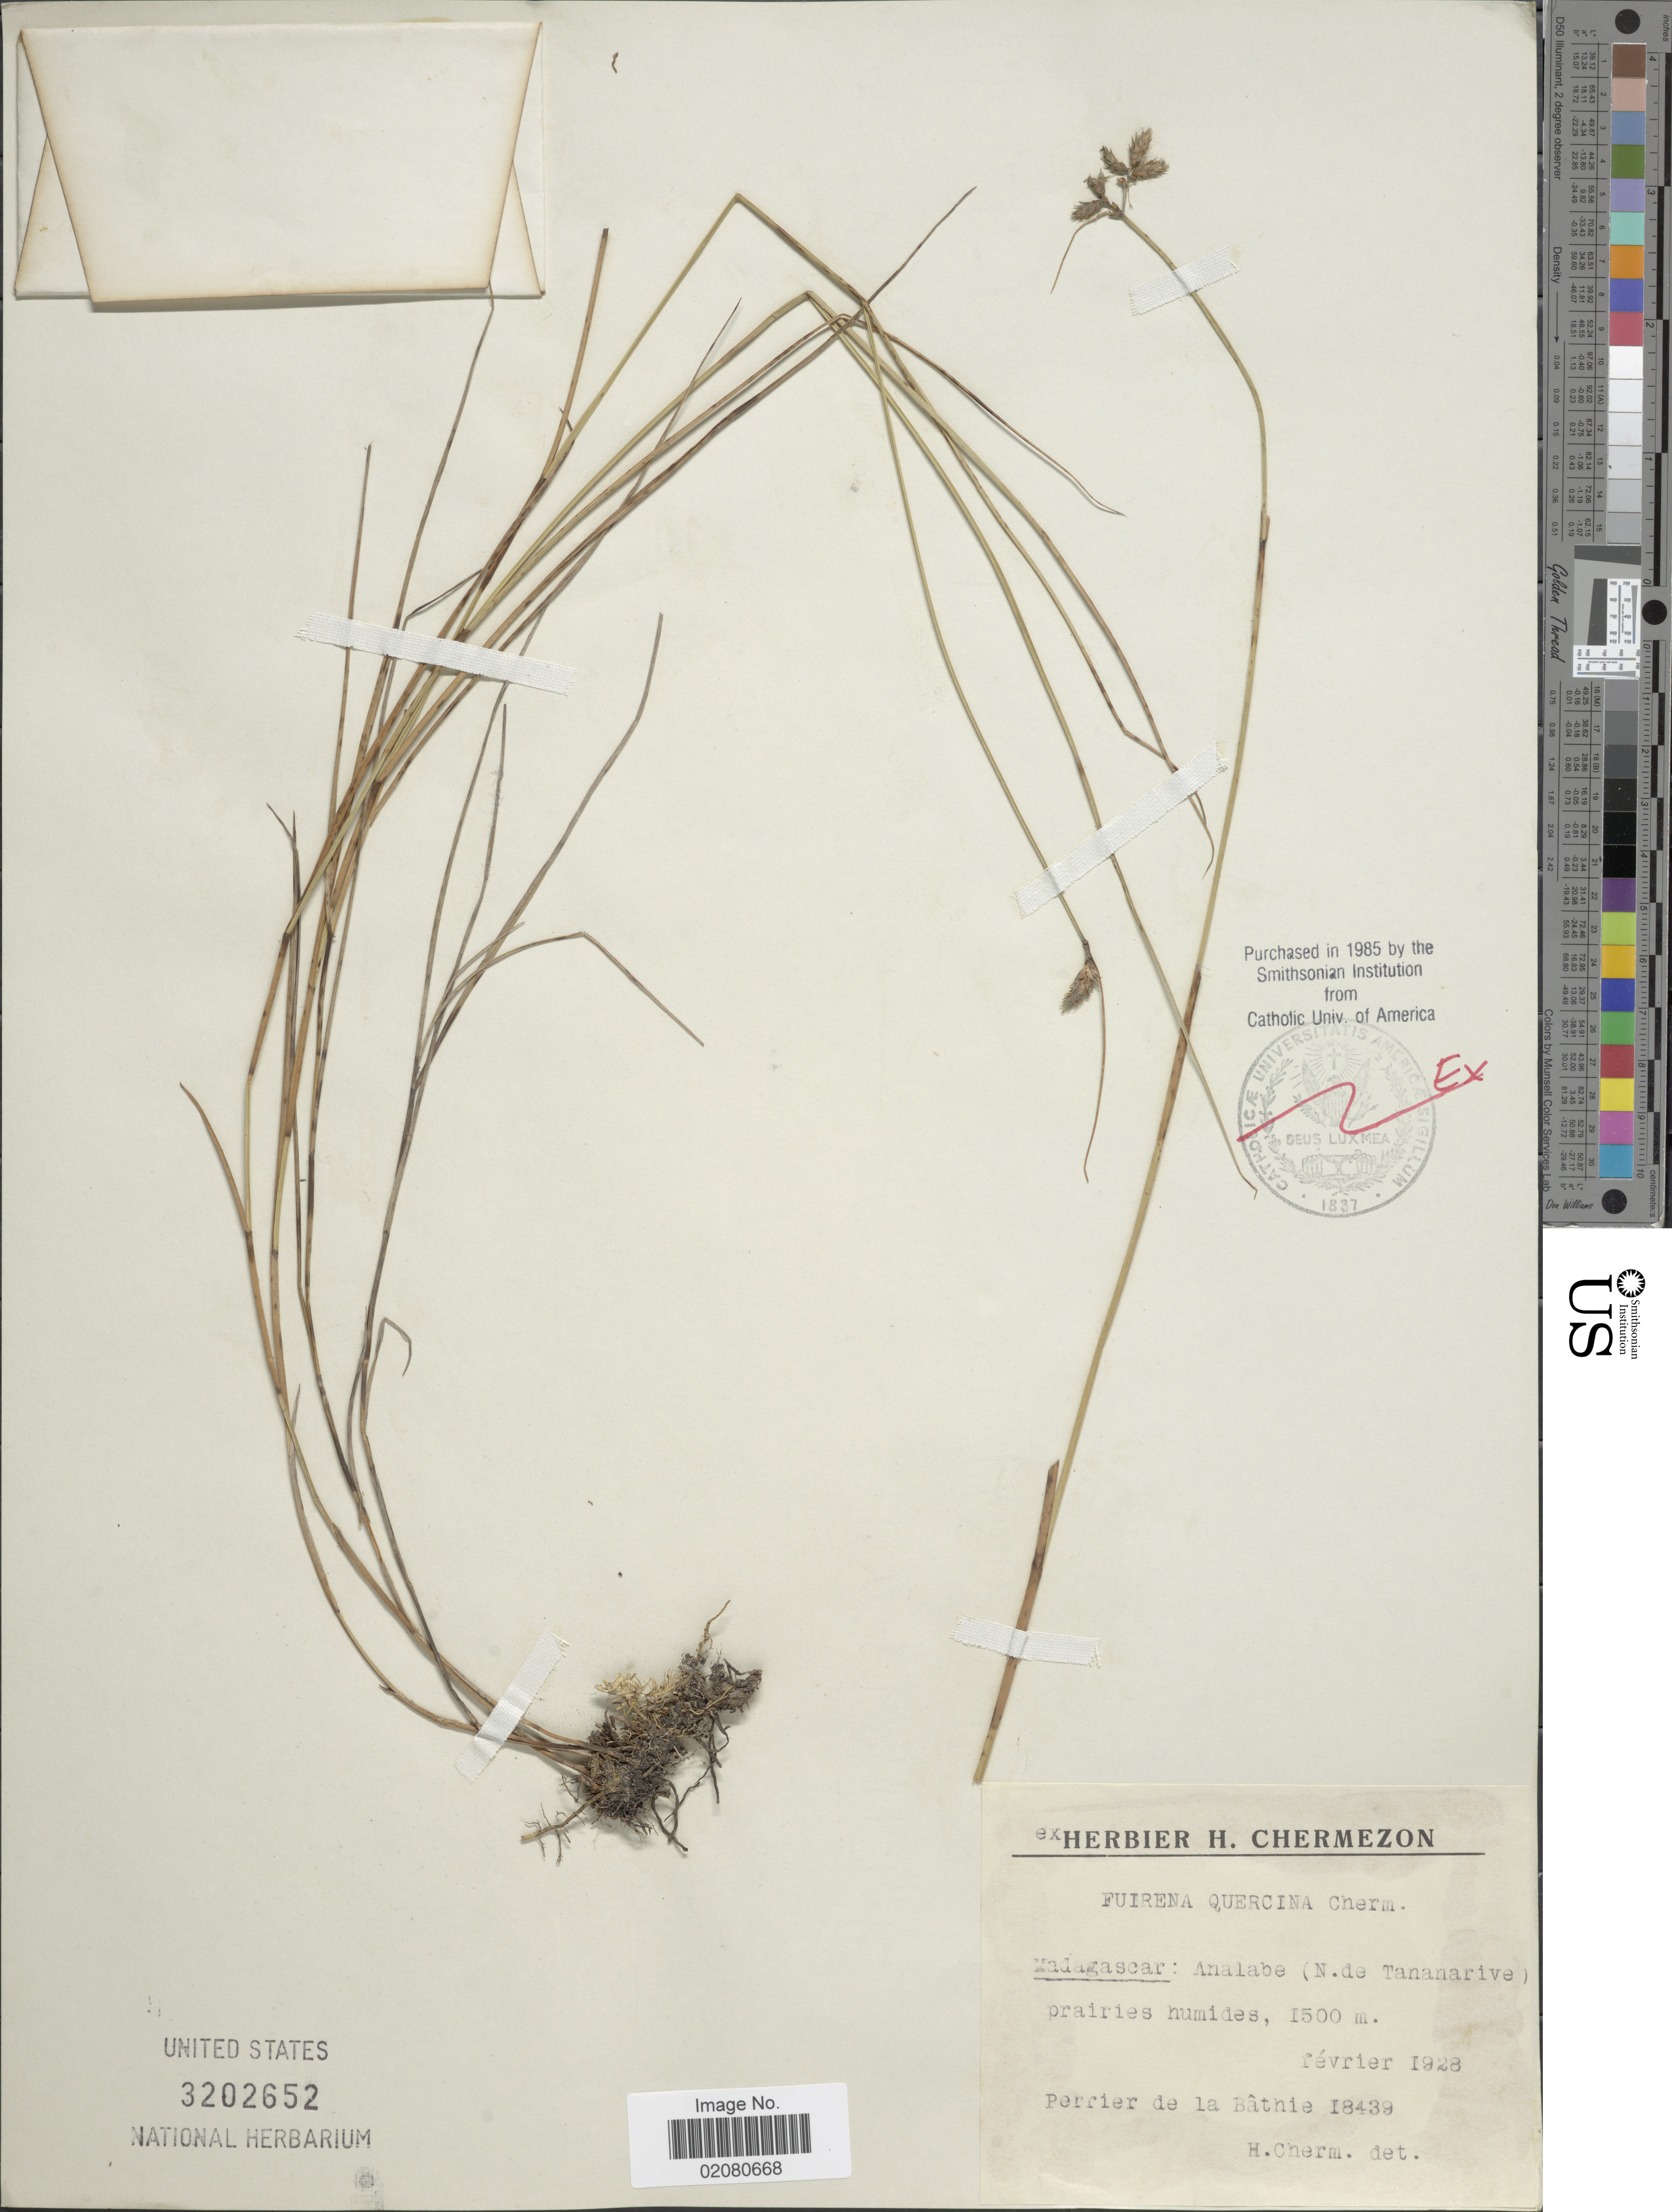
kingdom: Plantae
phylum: Tracheophyta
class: Liliopsida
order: Poales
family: Cyperaceae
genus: Fuirena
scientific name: Fuirena quercina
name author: Cherm.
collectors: Perrier de la Bâthie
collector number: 18439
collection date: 1928-02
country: Madagascar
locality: Madagascar: Analabe (N. de Tananarive) prairies humides.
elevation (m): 1500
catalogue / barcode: US 3202652